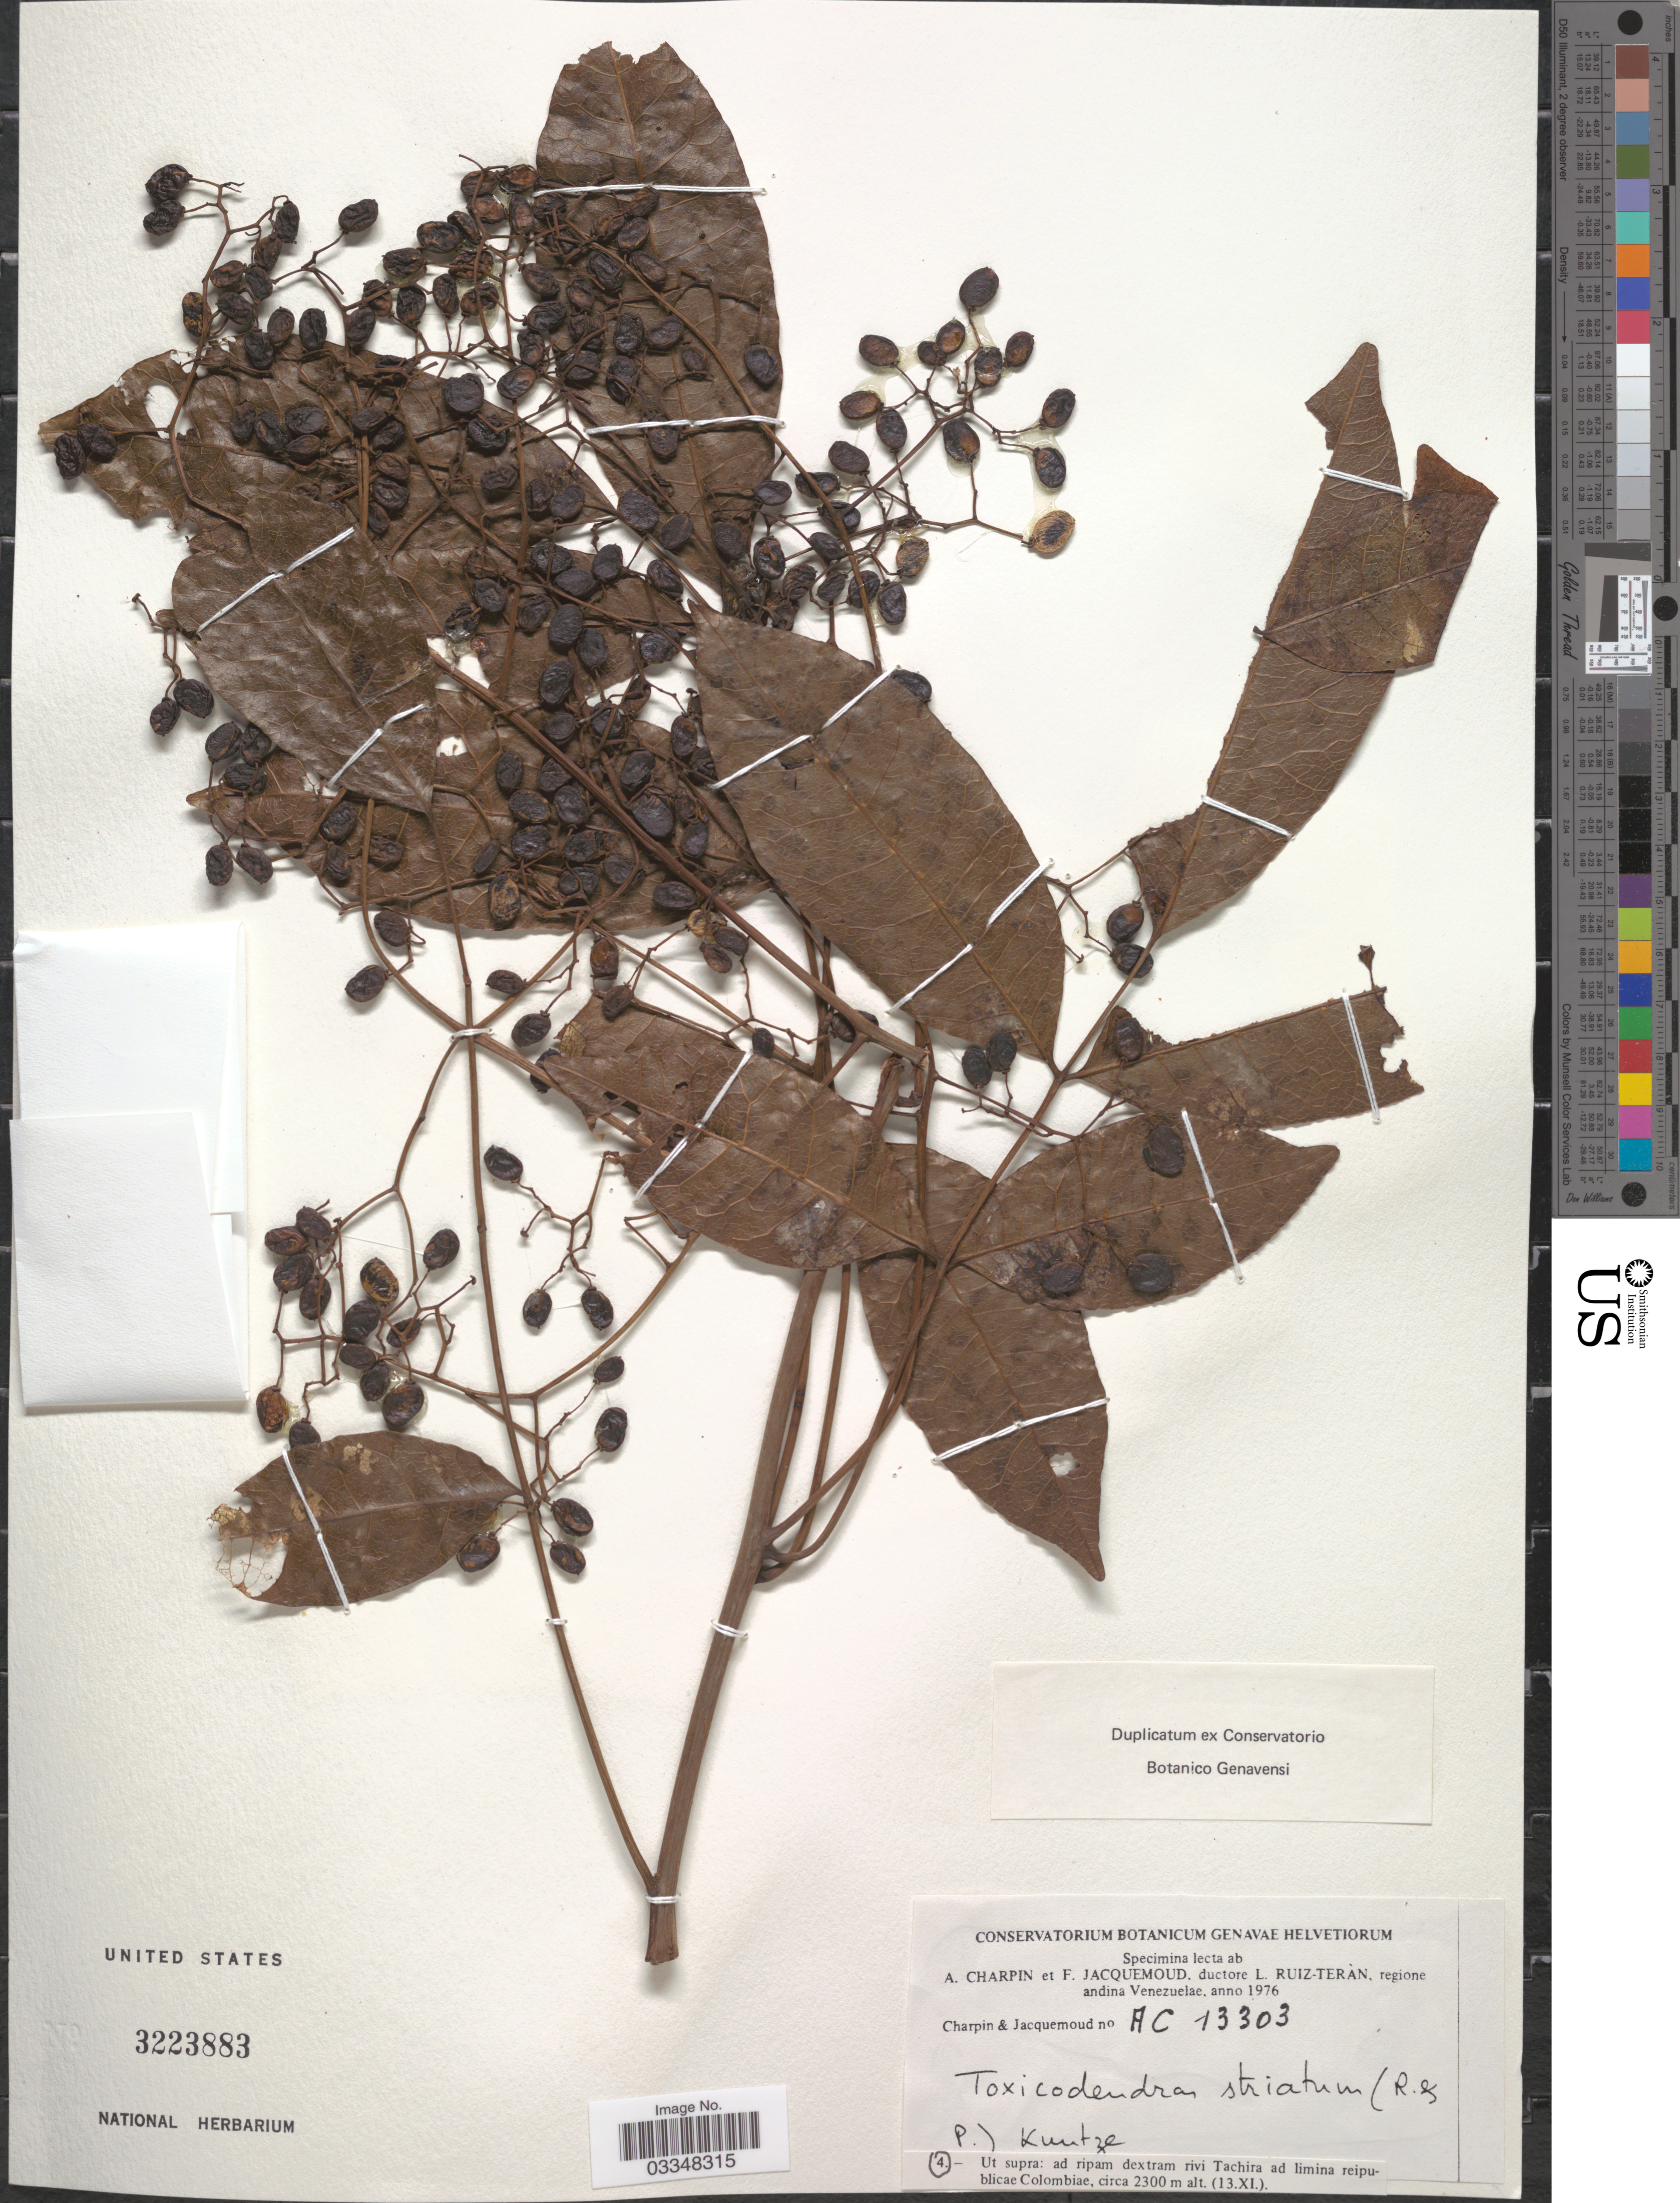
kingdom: Plantae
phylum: Tracheophyta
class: Magnoliopsida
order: Sapindales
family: Anacardiaceae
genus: Toxicodendron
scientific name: Toxicodendron striatum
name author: (Ruiz & Pav.) Kuntze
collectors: A. Charpin & F. Jacquemoud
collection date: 1976-11-13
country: Venezuela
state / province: Tachira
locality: Ut supra: ad ripam dextram rivi Tachira ad limina reipublicae Colombiae.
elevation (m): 2300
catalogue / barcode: US 3223883